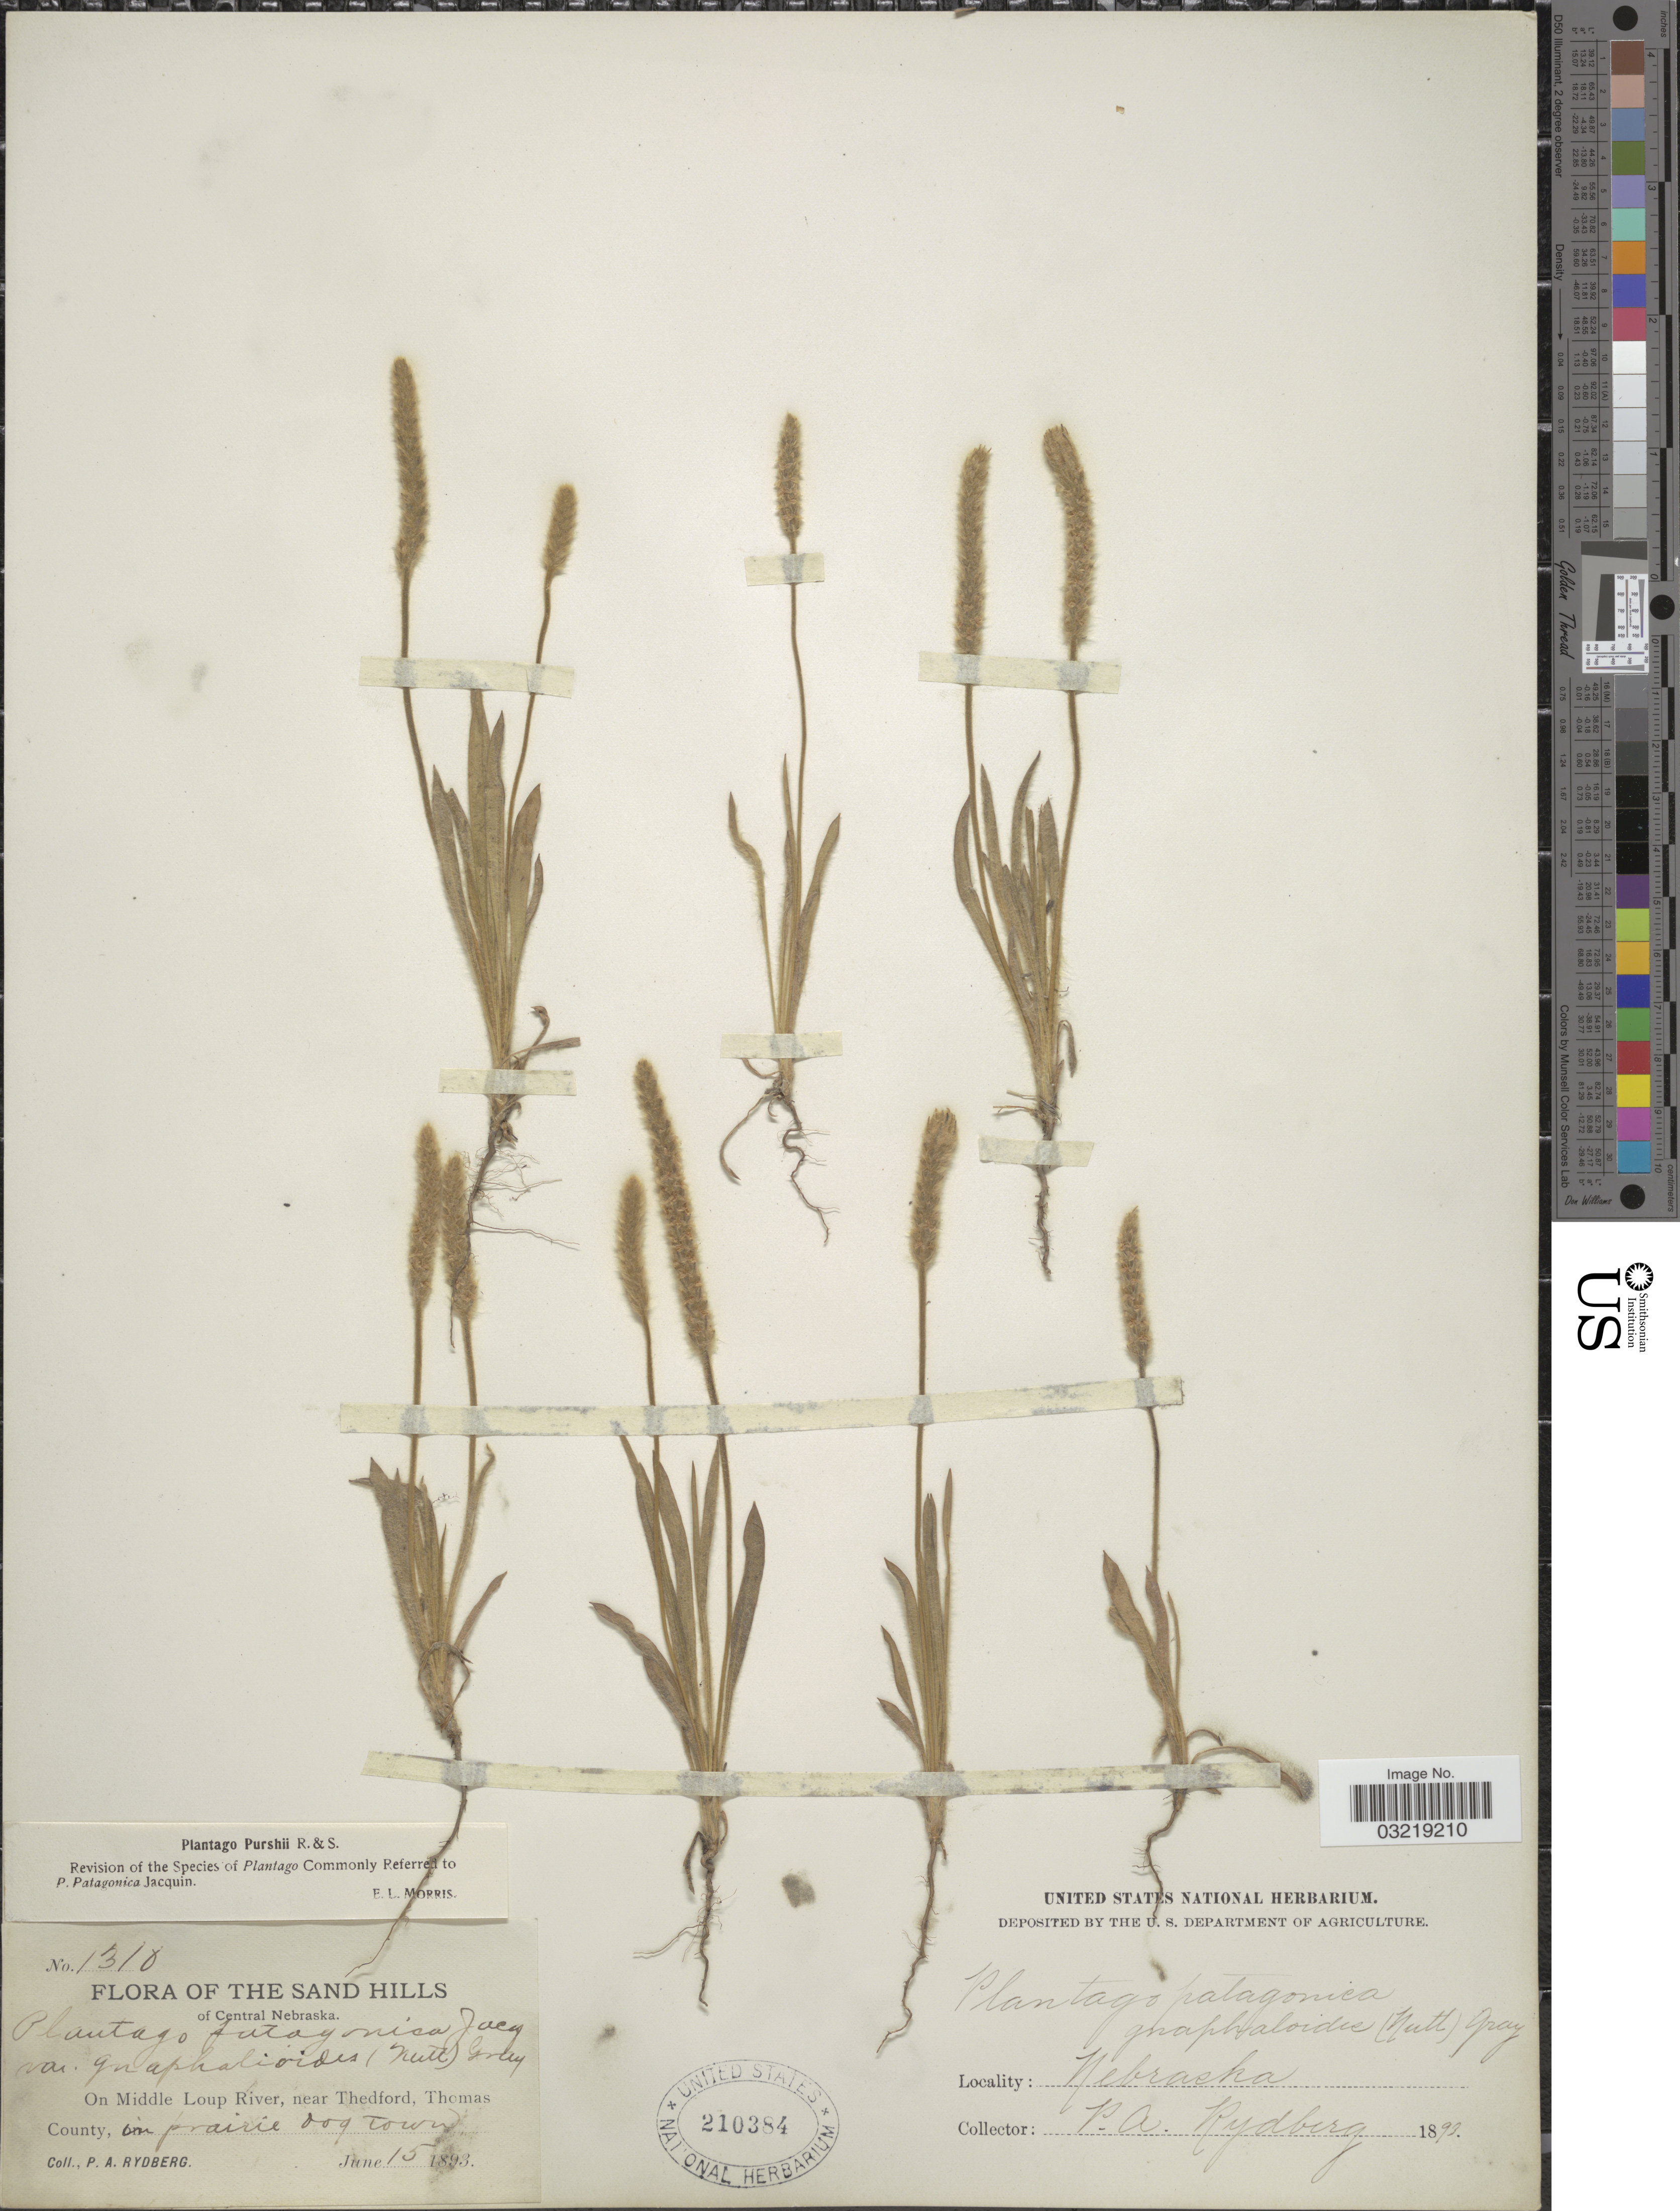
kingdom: Plantae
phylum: Tracheophyta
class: Magnoliopsida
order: Lamiales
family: Plantaginaceae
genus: Plantago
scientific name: Plantago patagonica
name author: Jacq.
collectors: P. A. Rydberg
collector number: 1310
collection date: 1893-06-15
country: United States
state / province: Nebraska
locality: The Sand Hills of Central Nebraska. On Middle Loup River, near Thedford, Thomas County, in prairie dog town.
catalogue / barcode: US 210384